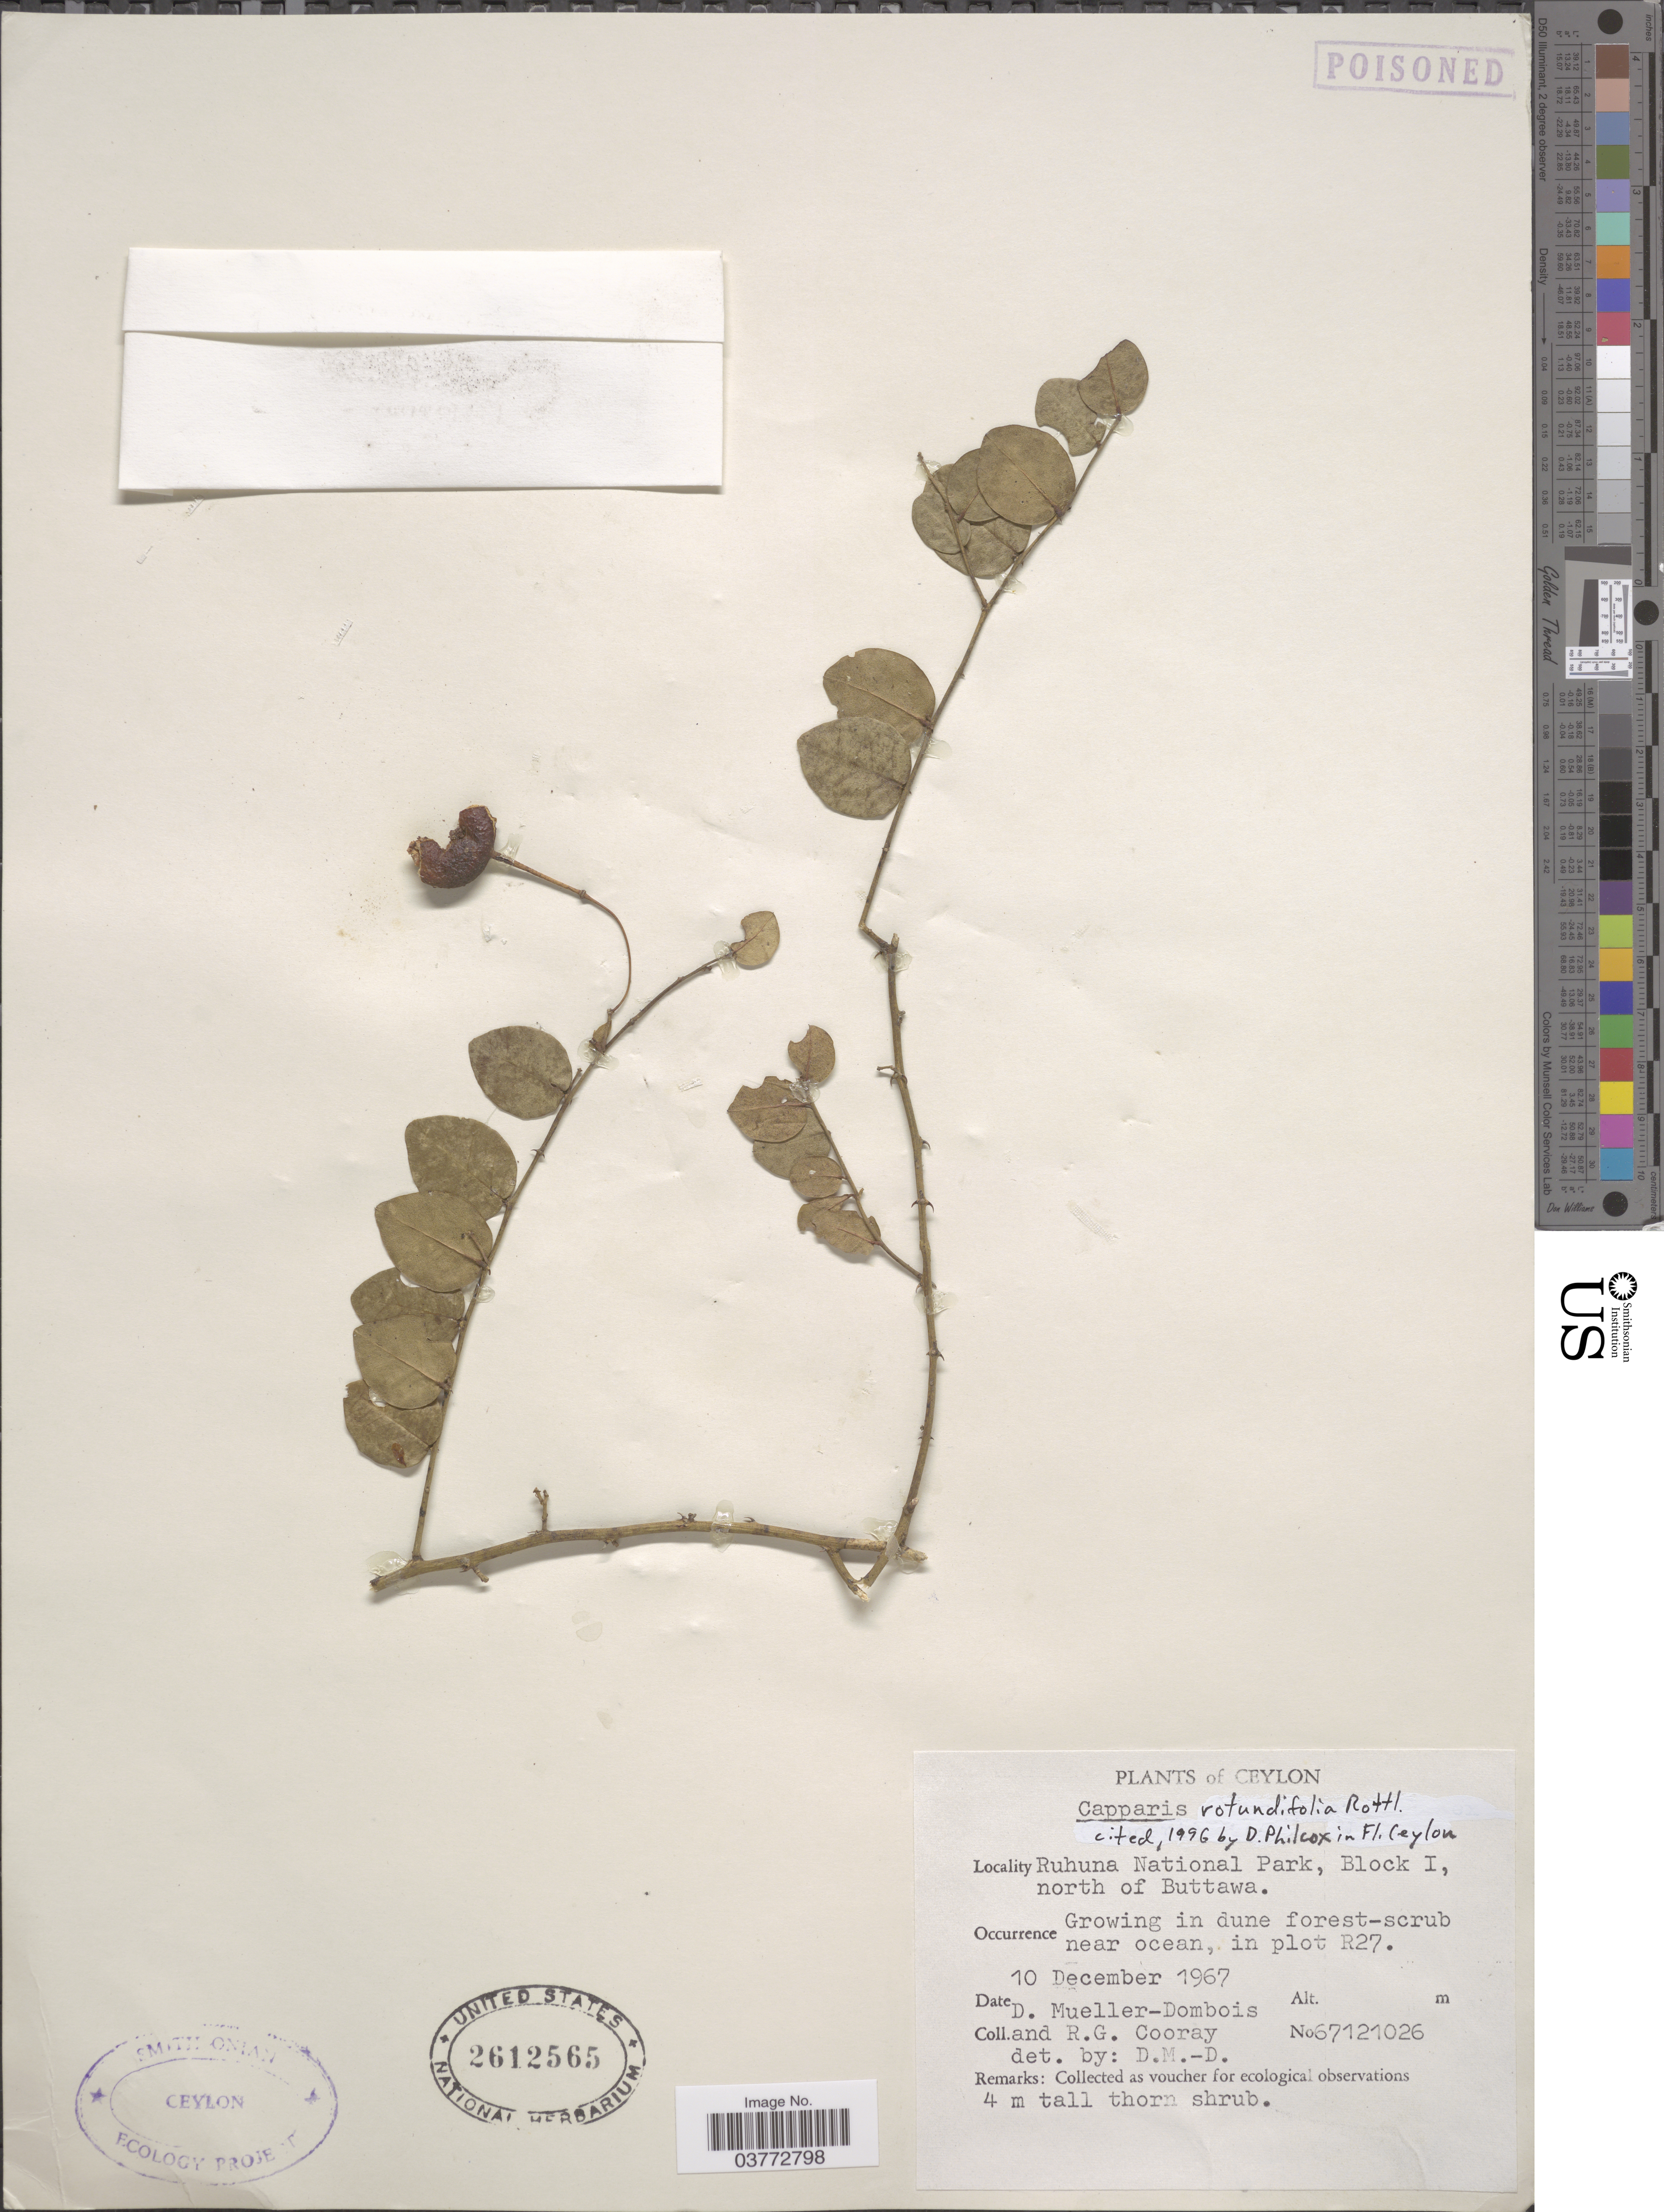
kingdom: Plantae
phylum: Tracheophyta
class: Magnoliopsida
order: Brassicales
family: Capparaceae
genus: Capparis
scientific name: Capparis rotundifolia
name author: Rottler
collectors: D. Mueller-Dombois & R. Cooray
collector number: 67121026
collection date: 1967-12-10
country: Sri Lanka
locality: Ceylon. Ruhuna National Park, Block I, north of Buttawa. Plot R27.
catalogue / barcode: US 2612565